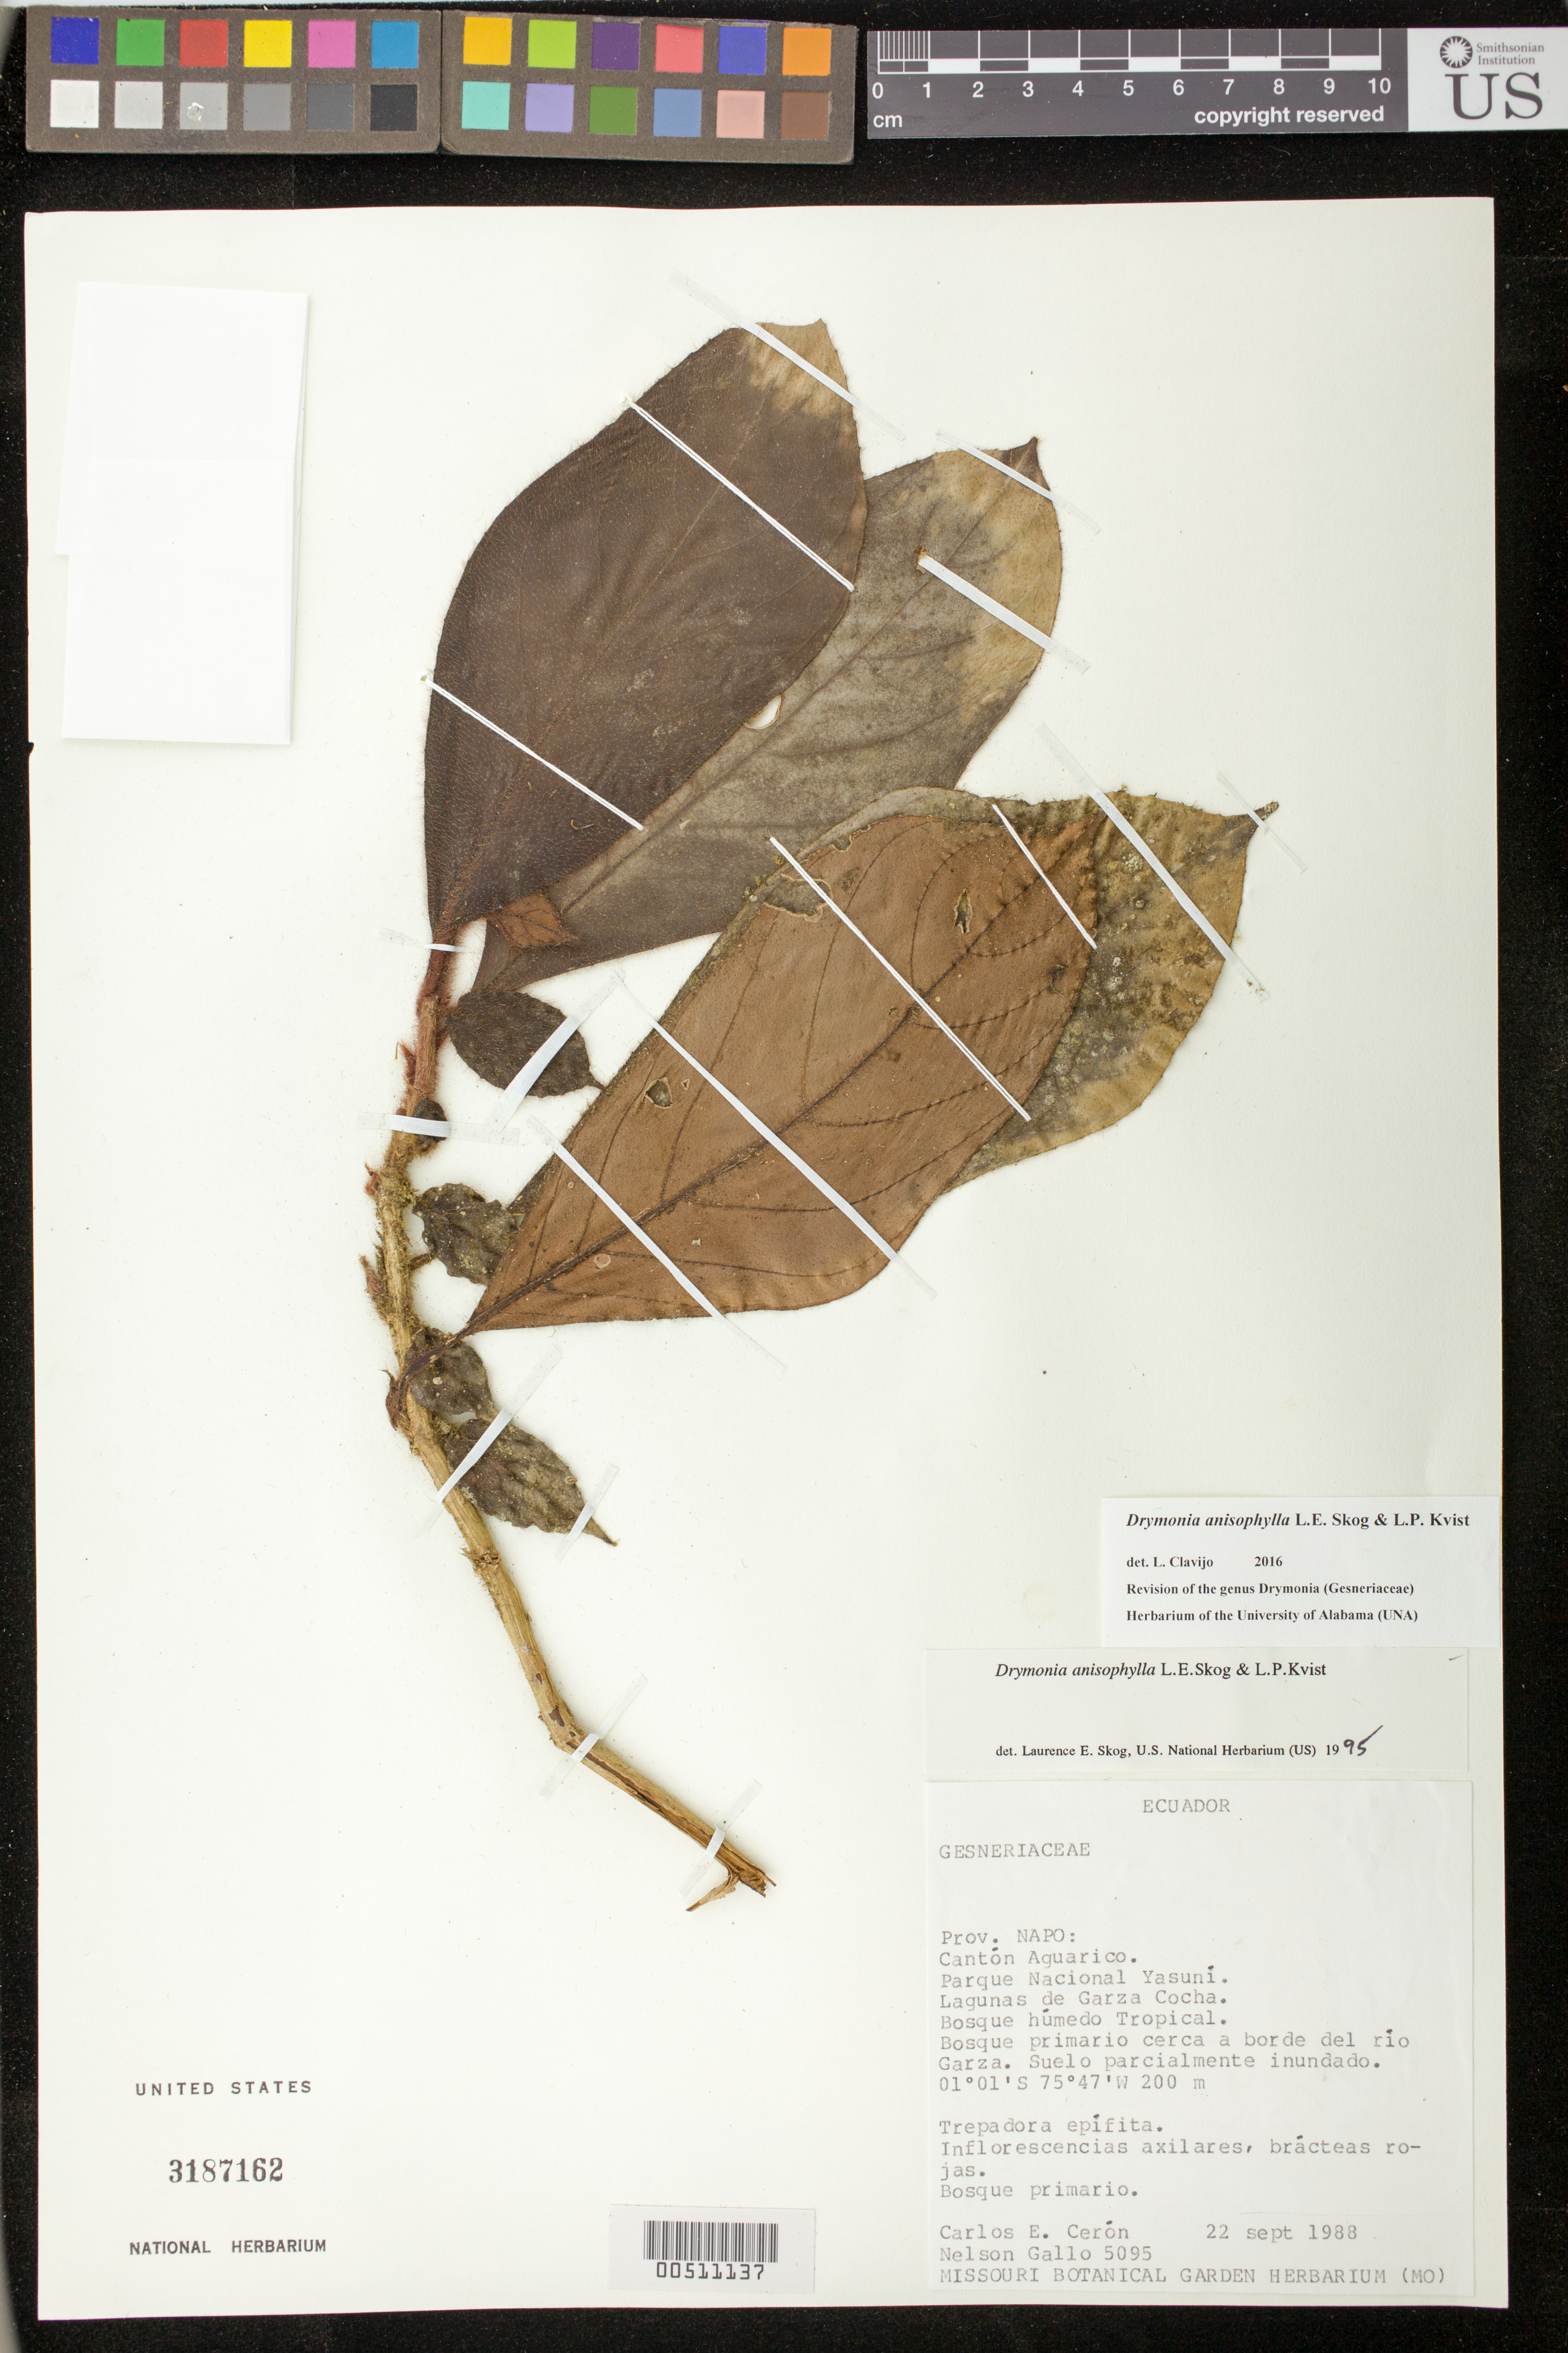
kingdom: Plantae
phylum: Tracheophyta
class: Magnoliopsida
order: Lamiales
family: Gesneriaceae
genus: Drymonia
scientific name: Drymonia anisophylla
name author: L.E. Skog & L.P. Kvist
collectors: C. E. Cerón M. & N. Gallo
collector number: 5095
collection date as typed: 22 Sep 1988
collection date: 1988-09-22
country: Ecuador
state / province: Napo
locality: Canton Aguarico, Uasuni National Park, Lagunas de Garza Cocha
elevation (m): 200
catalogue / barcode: US 3187162